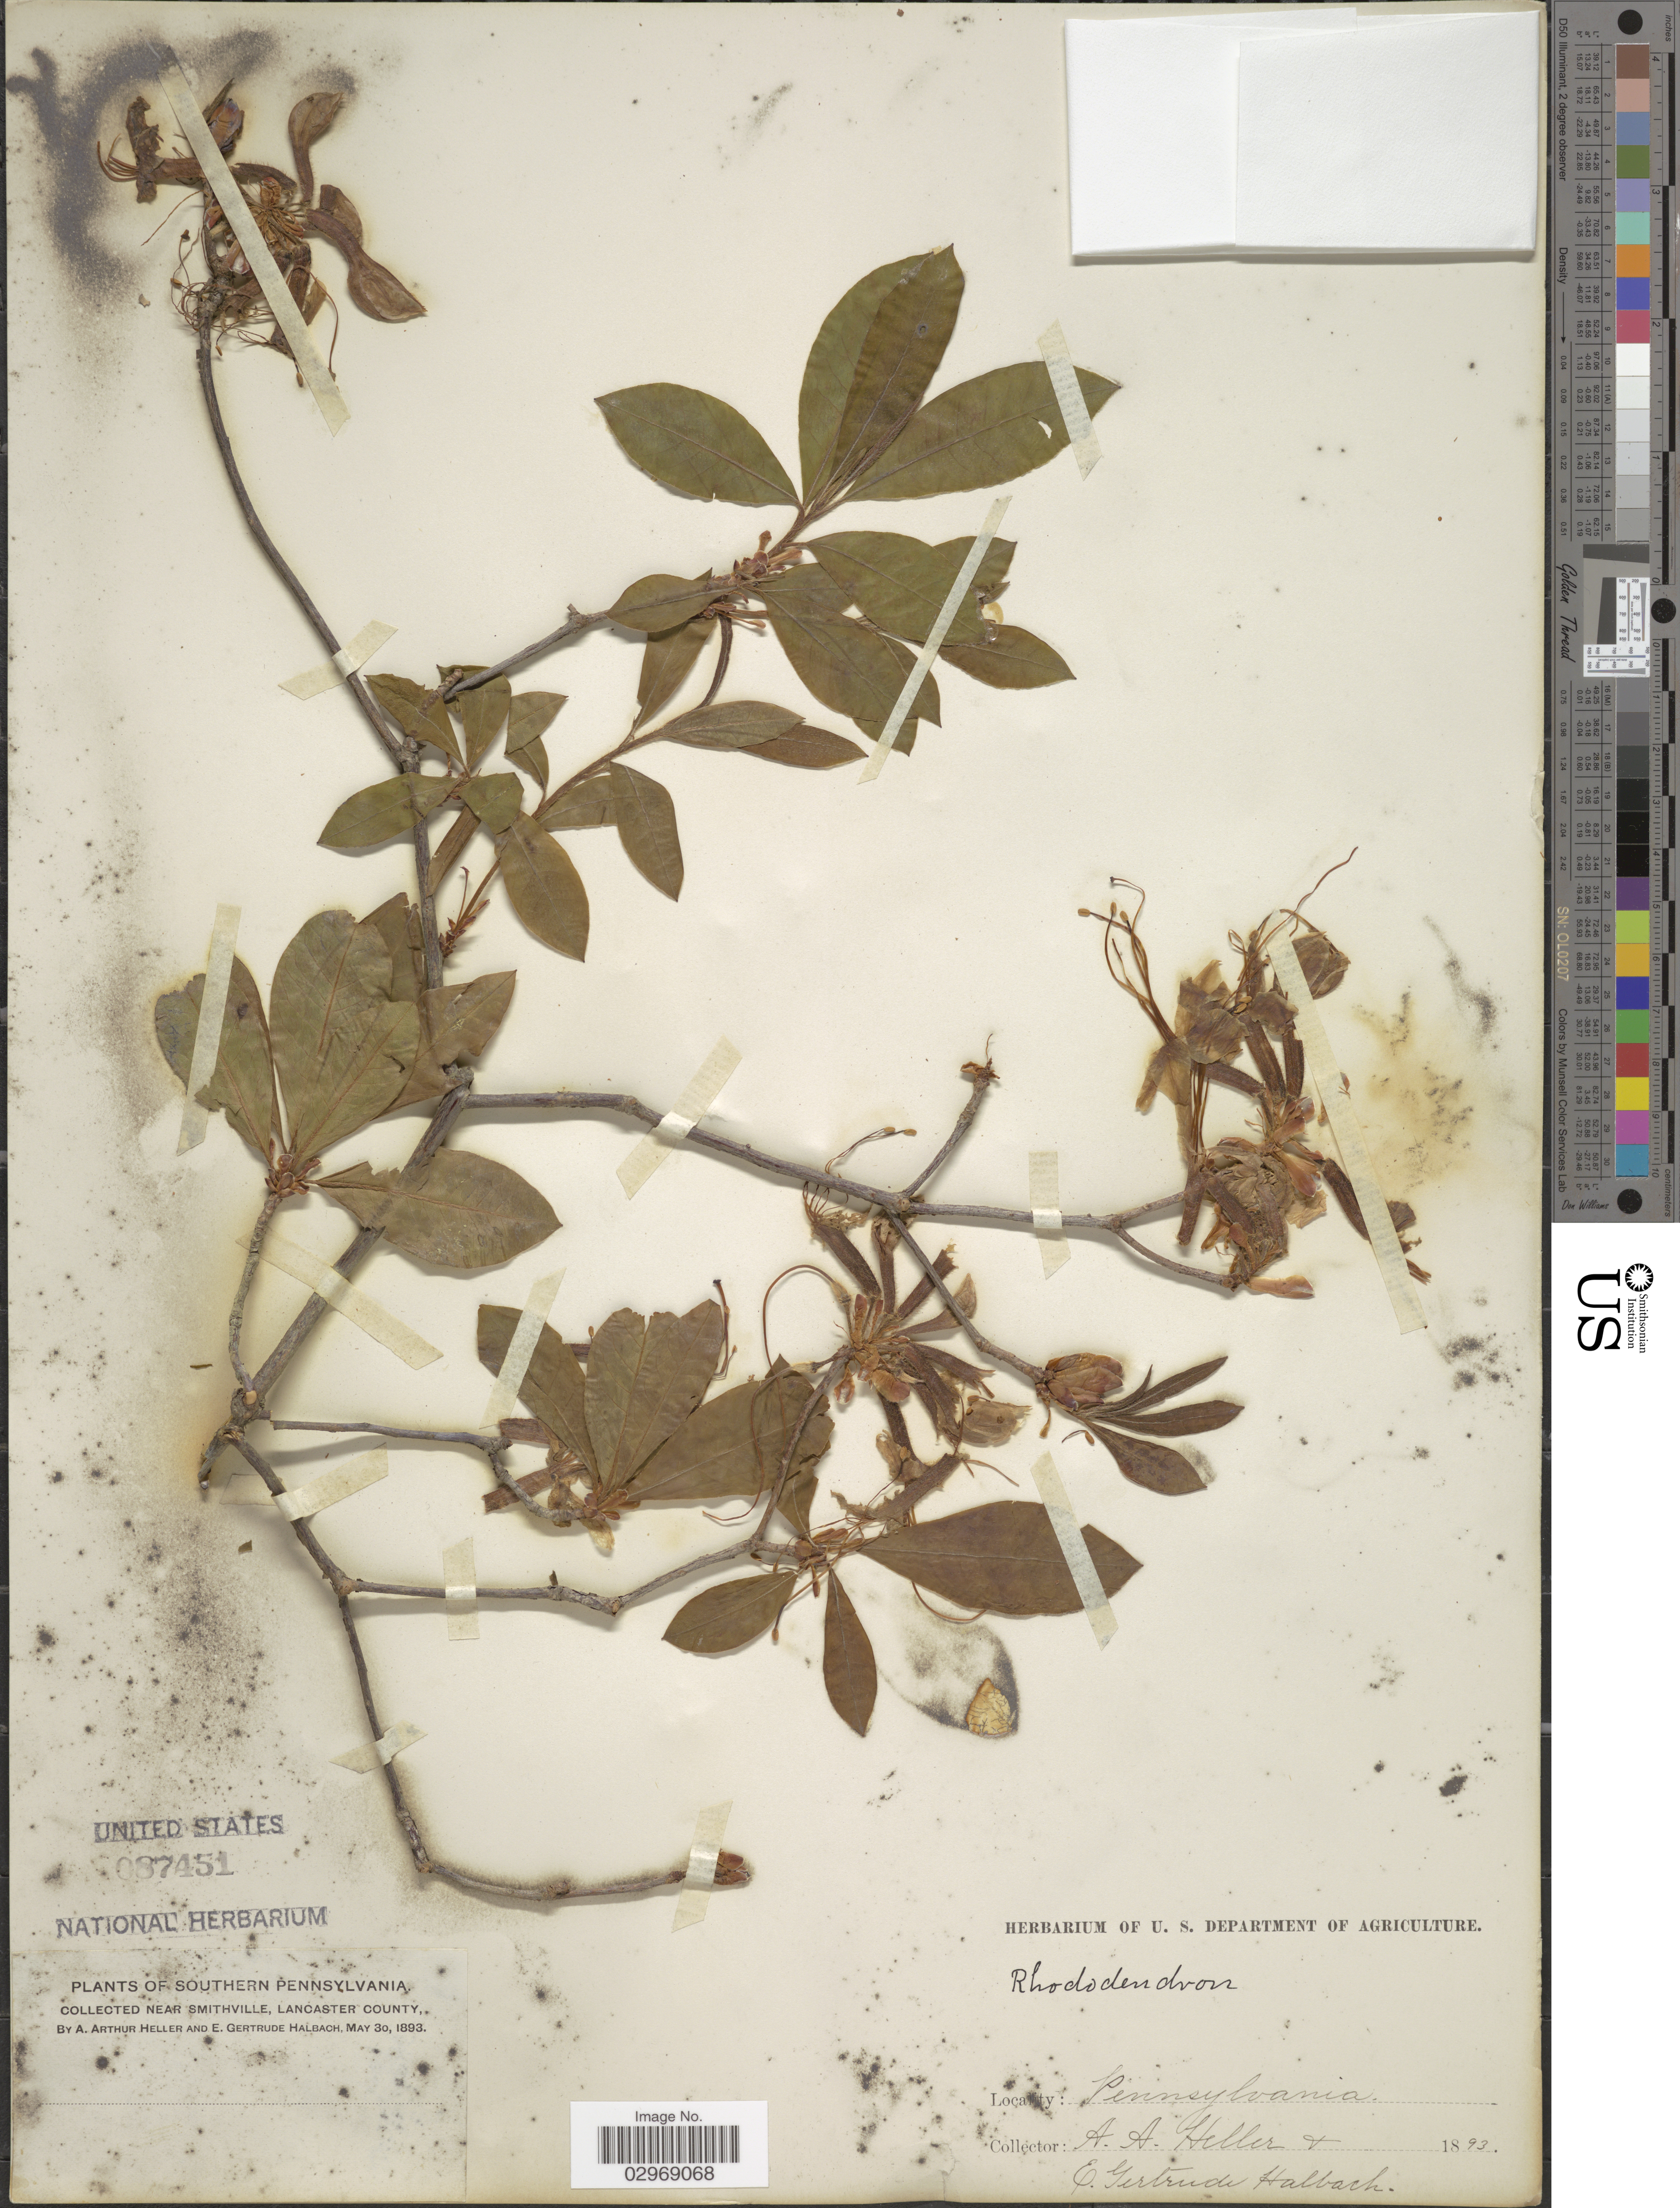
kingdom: Plantae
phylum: Tracheophyta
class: Magnoliopsida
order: Ericales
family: Ericaceae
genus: Rhododendron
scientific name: Rhododendron nudiflorum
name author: Torr.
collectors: A. A. Heller & E. G. Halbach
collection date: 1893-05-30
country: United States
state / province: Pennsylvania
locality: Southern Pennsylvania. Near Smithville, Lancaster County.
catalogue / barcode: US 87451